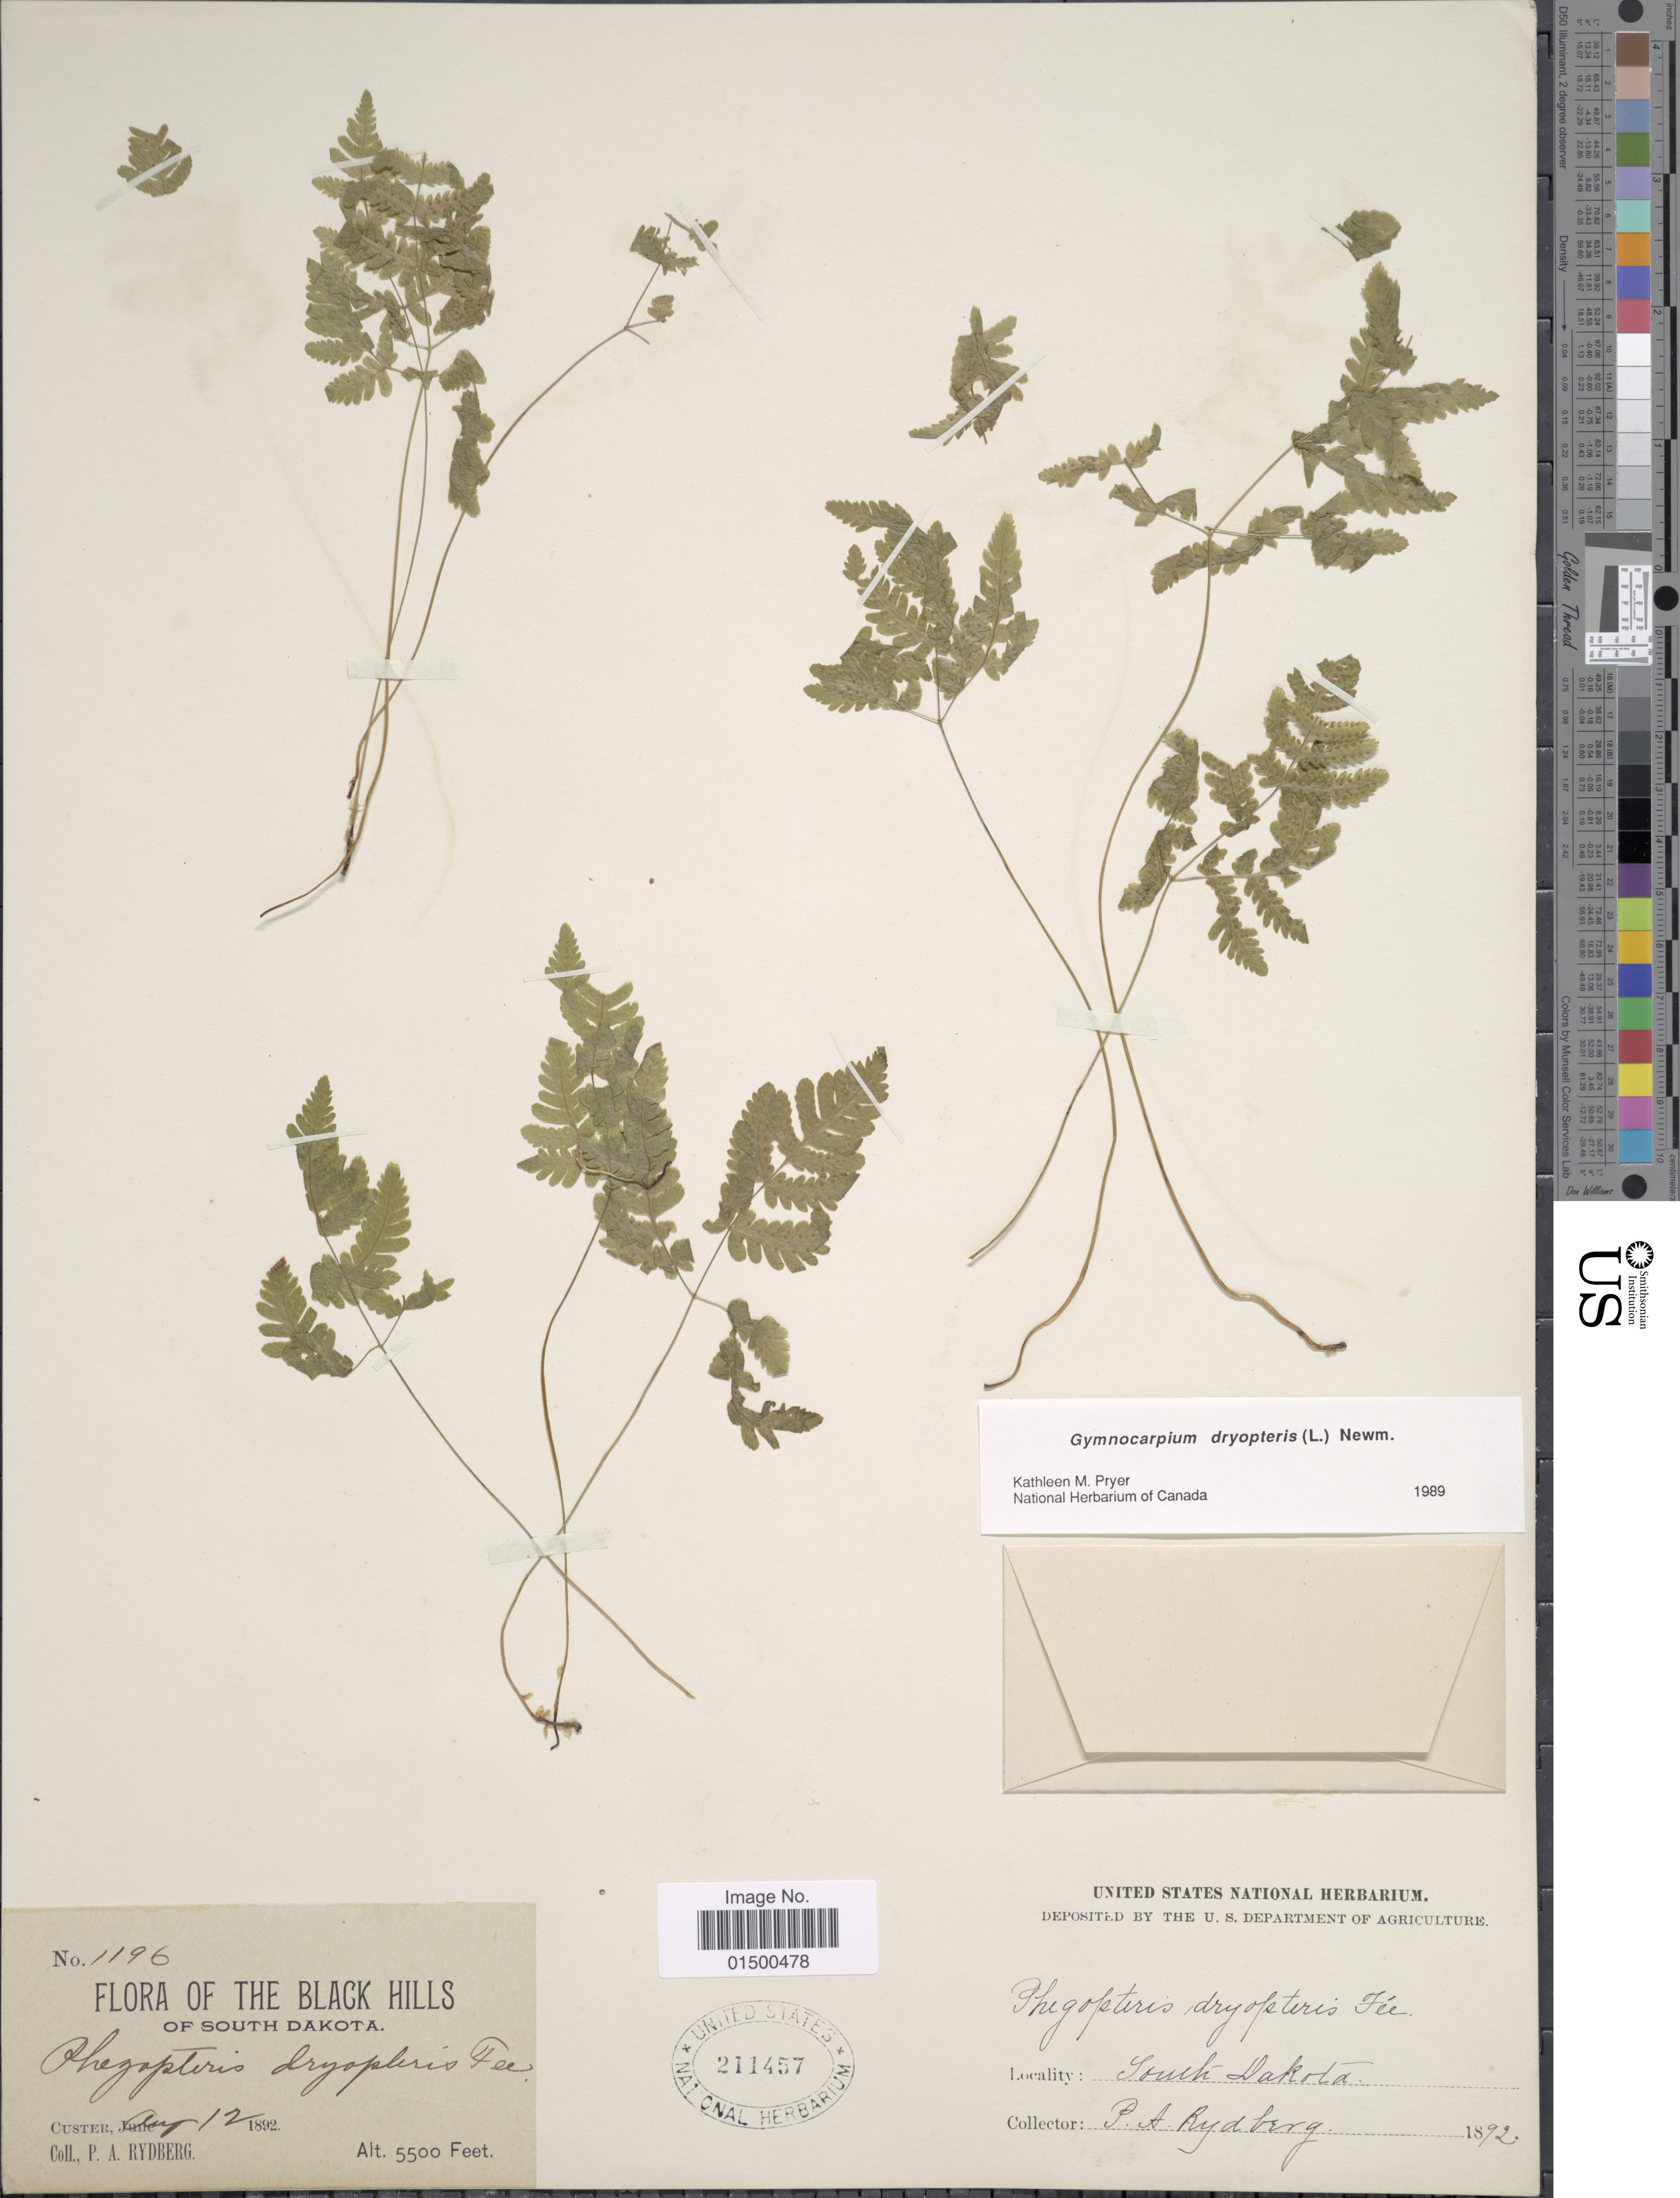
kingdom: Plantae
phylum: Tracheophyta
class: Polypodiopsida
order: Polypodiales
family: Cystopteridaceae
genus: Gymnocarpium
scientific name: Gymnocarpium dryopteris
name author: (L.) Newman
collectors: P. A. Rydberg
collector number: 1196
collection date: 1892-08-12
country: United States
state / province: South Dakota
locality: Black Hills of South Dakota, Custer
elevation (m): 1676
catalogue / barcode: US 211457